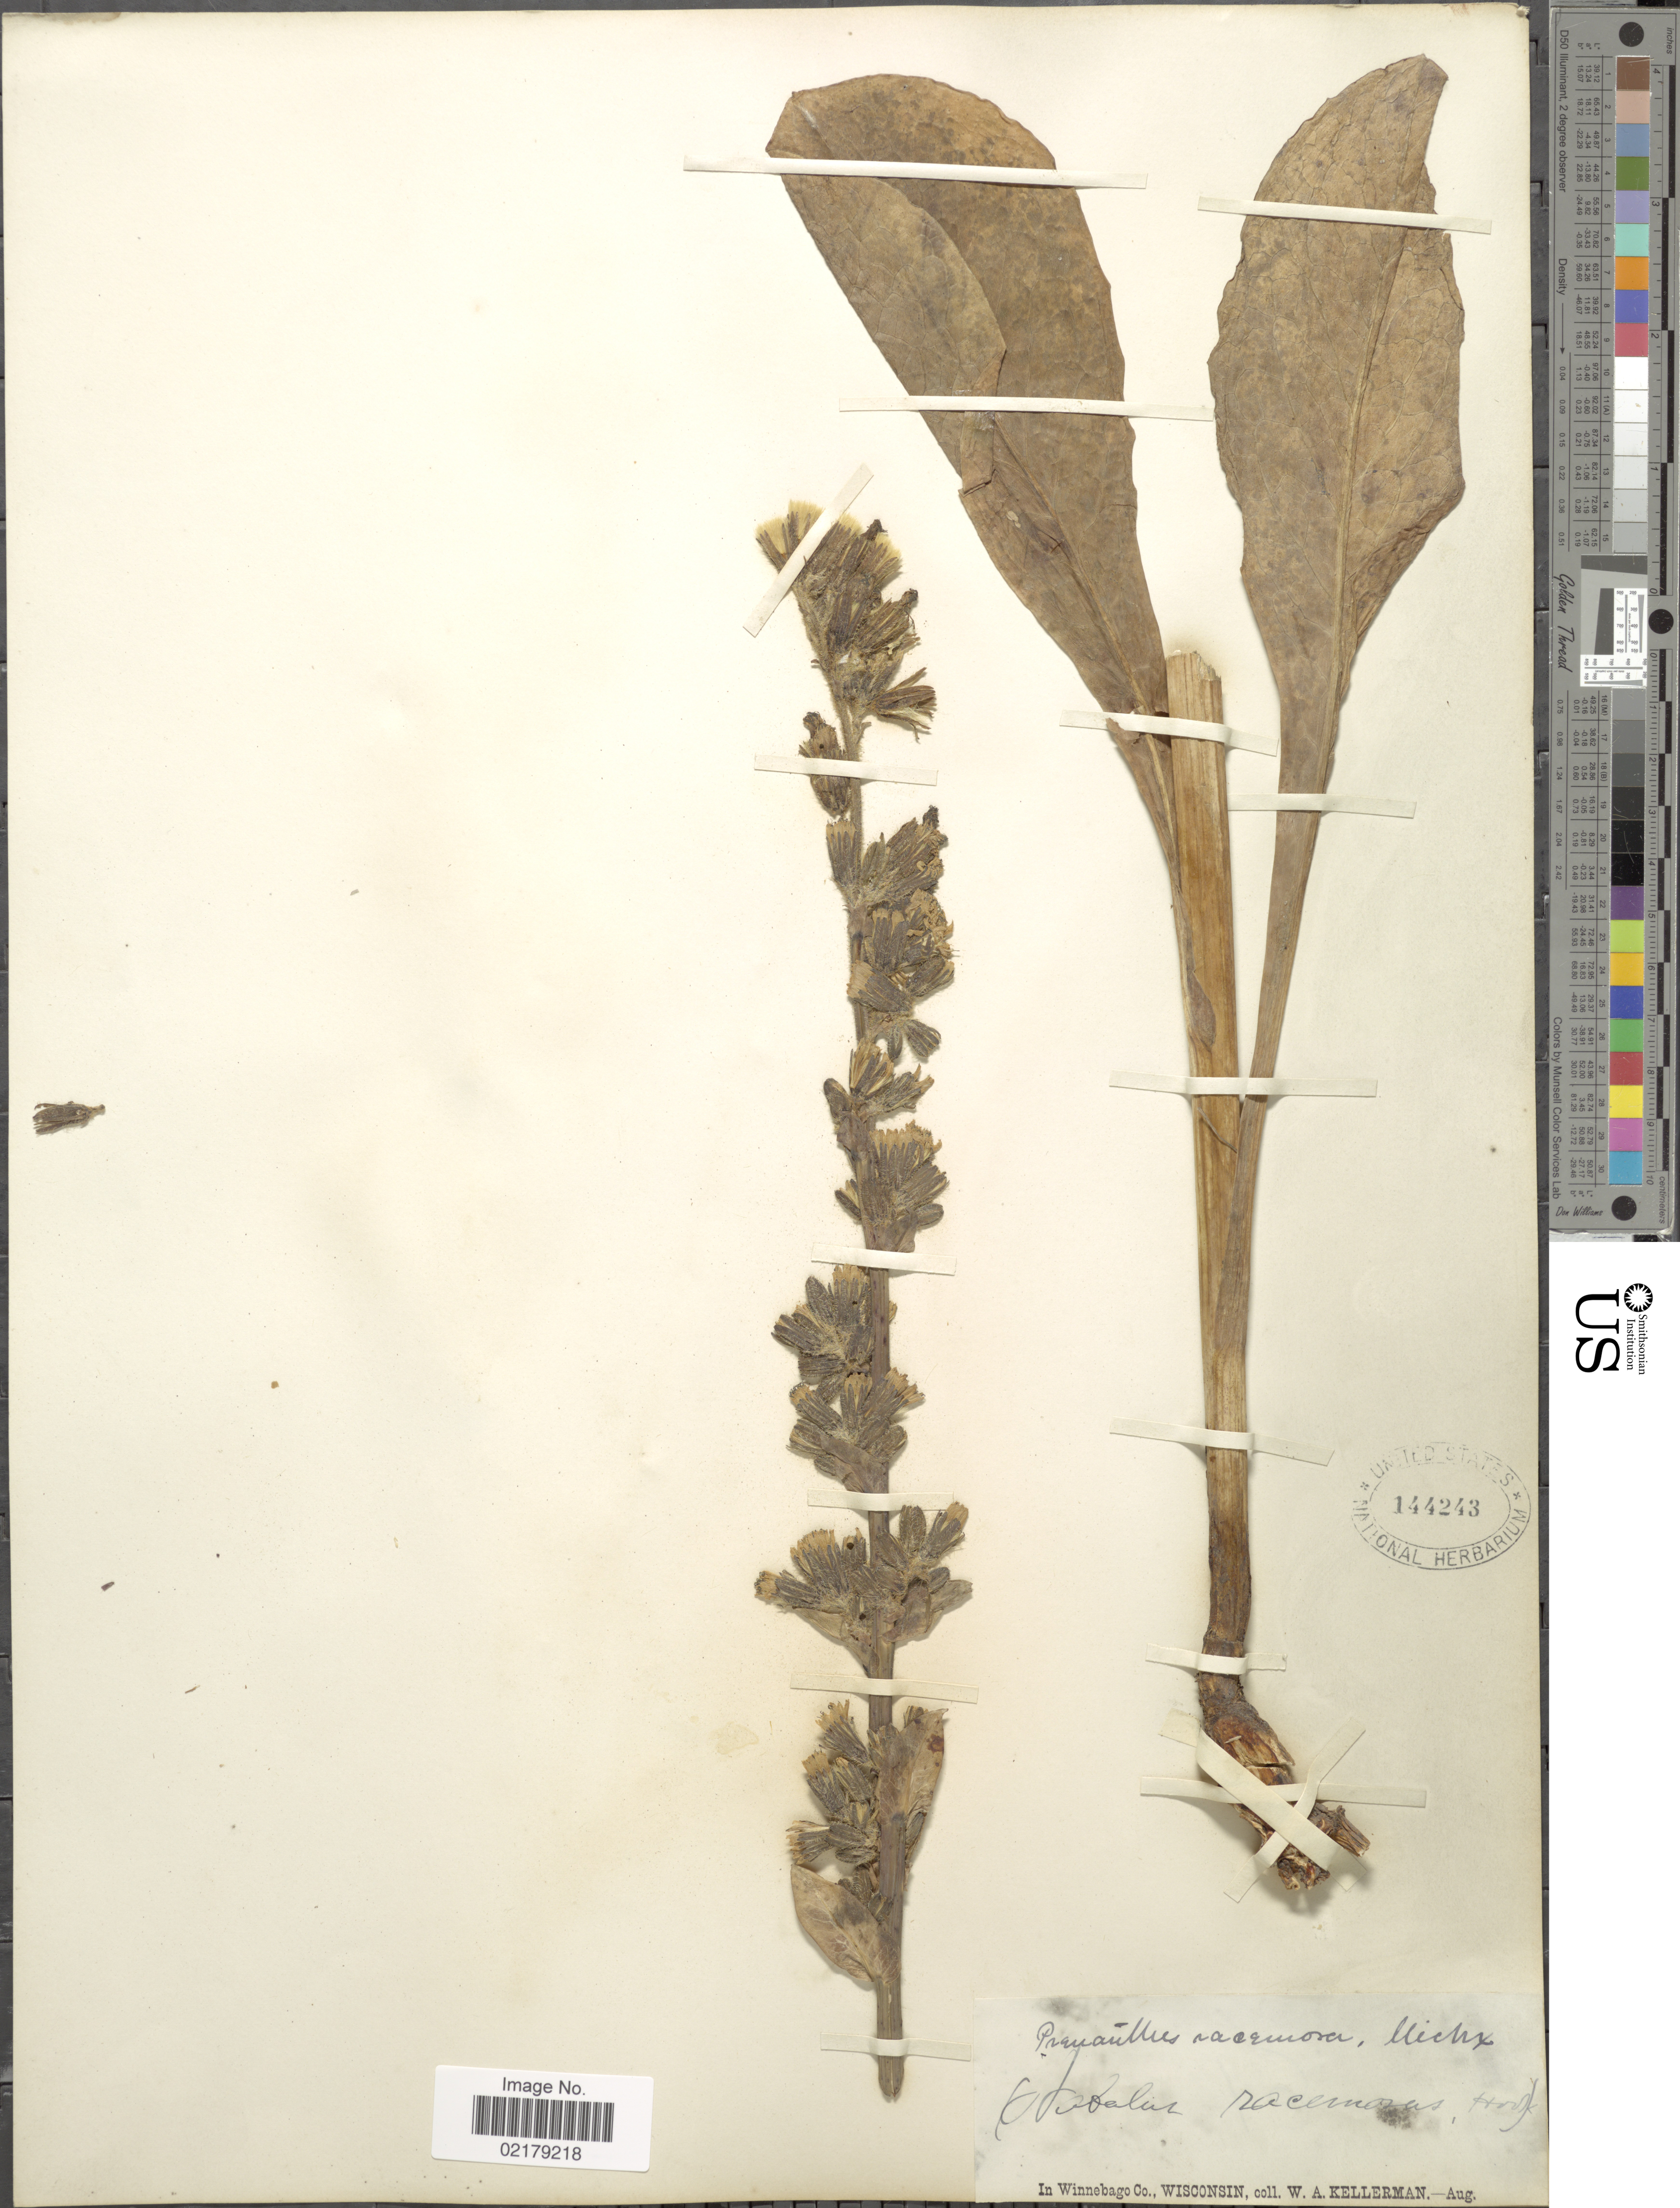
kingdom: Plantae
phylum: Tracheophyta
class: Magnoliopsida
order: Asterales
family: Asteraceae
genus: Nabalus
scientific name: Nabalus racemosus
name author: (Michx.) Hook.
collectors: W. Kellerman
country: United States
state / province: Wisconsin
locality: In Winnebago Co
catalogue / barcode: US 144243